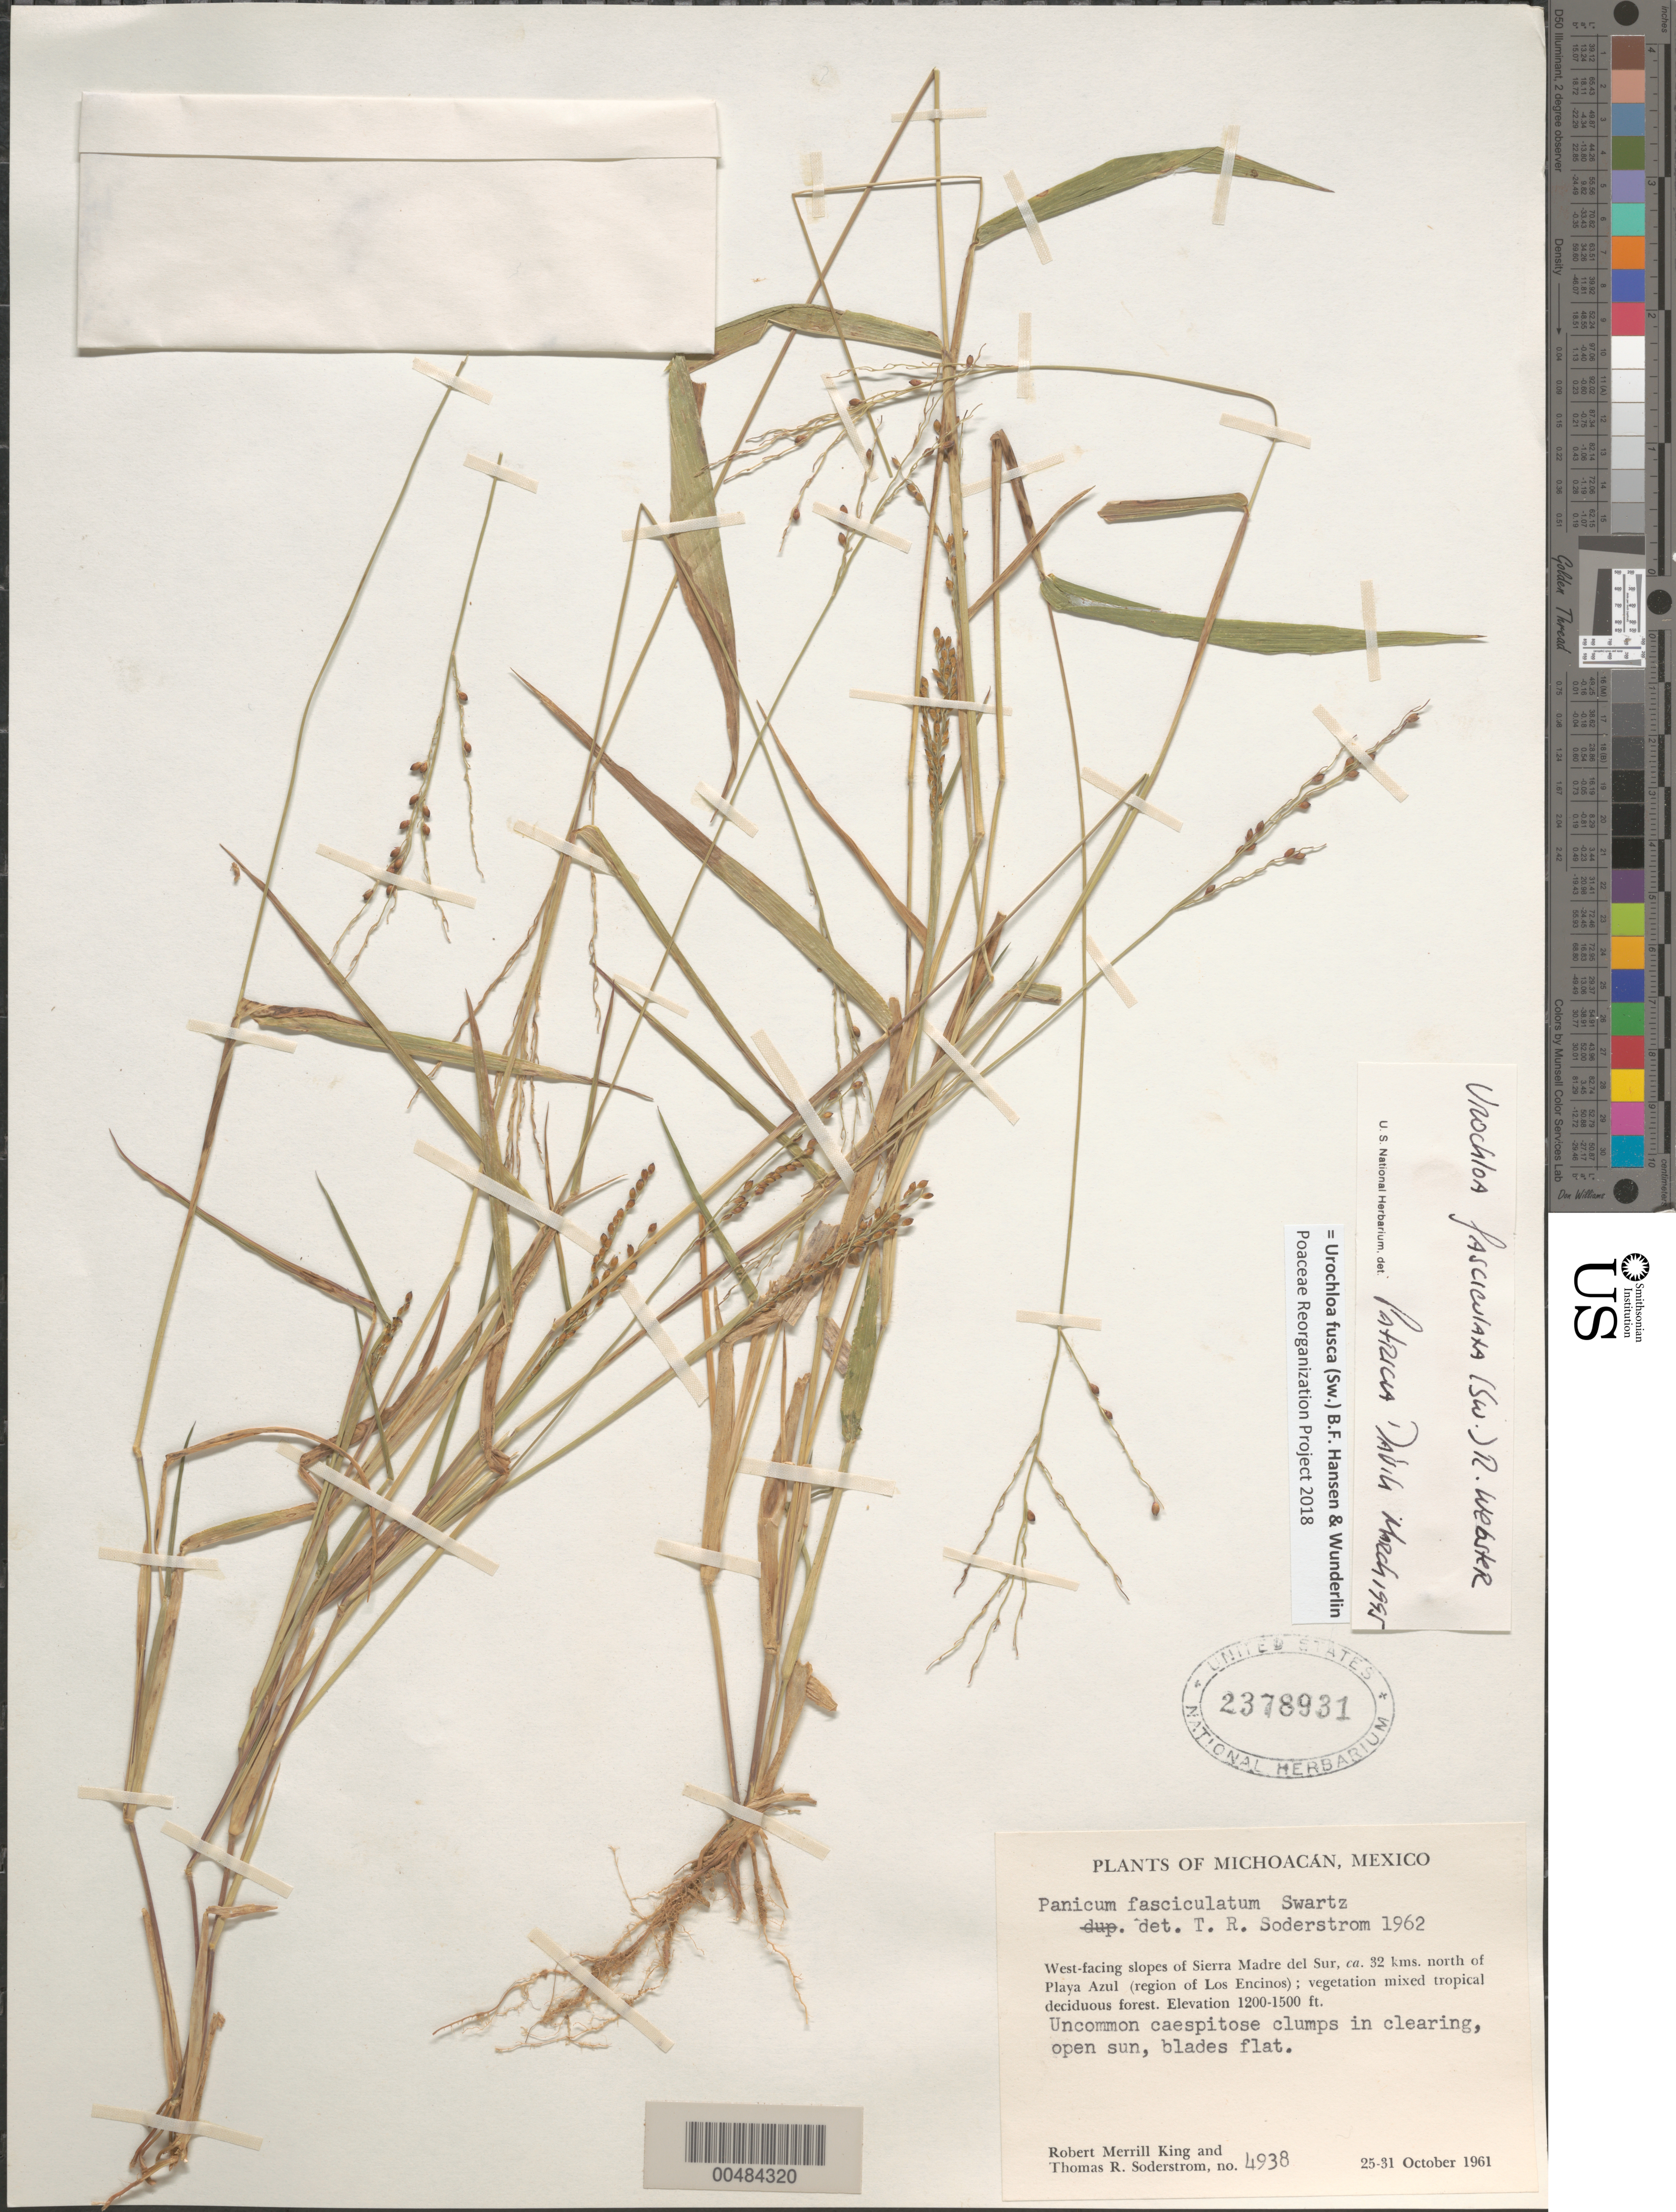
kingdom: Plantae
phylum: Tracheophyta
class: Liliopsida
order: Poales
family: Poaceae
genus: Urochloa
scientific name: Urochloa fusca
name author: (Sw.) B.F. Hansen & Wunderlin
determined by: Poaceae Reorganization Project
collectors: R. M. King & T. R. Soderstrom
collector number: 4938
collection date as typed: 25 Oct 1961 to 31 Oct 1961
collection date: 1961-10-25/1961-10-31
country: Mexico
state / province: Michoacán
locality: W-facing slopes of Sierra Madre del Sur, ca. 32 km N of Playa Azul (region of Los Encinos)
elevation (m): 366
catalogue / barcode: US 2378931